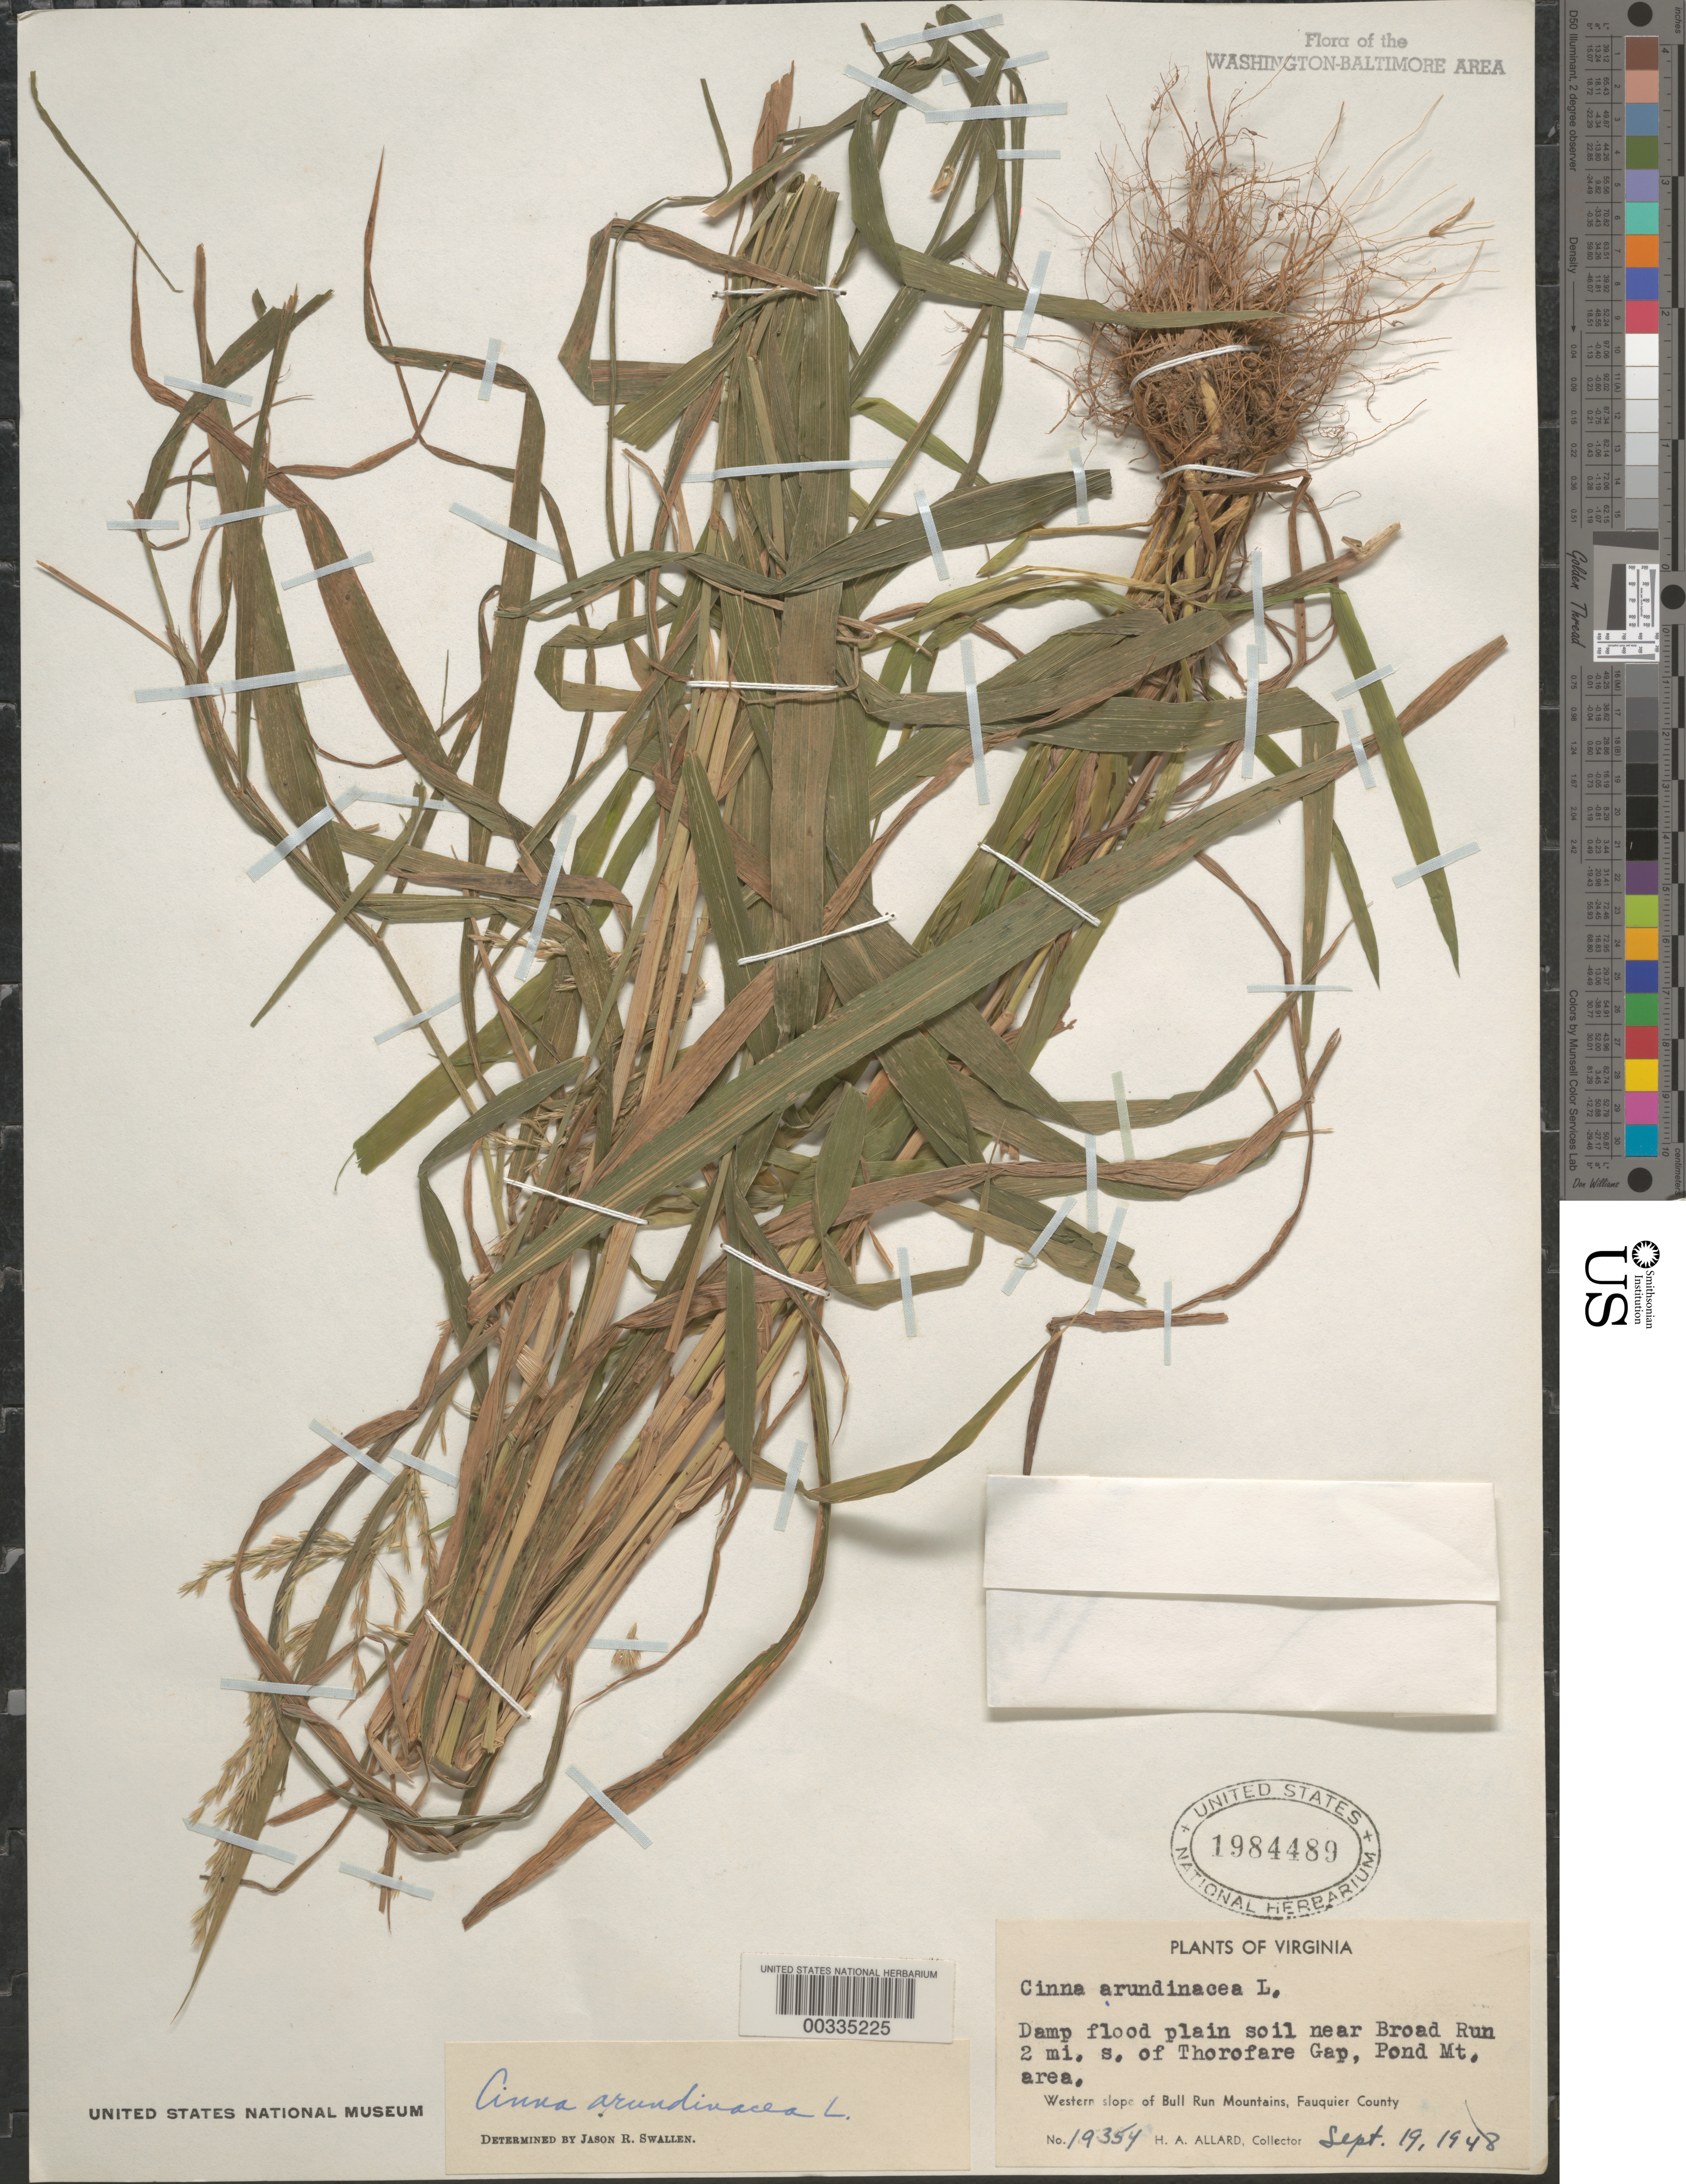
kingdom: Plantae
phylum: Tracheophyta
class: Liliopsida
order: Poales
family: Poaceae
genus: Cinna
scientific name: Cinna arundinacea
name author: L.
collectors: H. A. Allard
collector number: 19354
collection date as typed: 19 Sep 1948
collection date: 1948-09-19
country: United States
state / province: Virginia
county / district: Fauquier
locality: Broad Run south of Thorofare Gap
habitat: Damp flood plain soil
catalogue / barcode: US 1984489